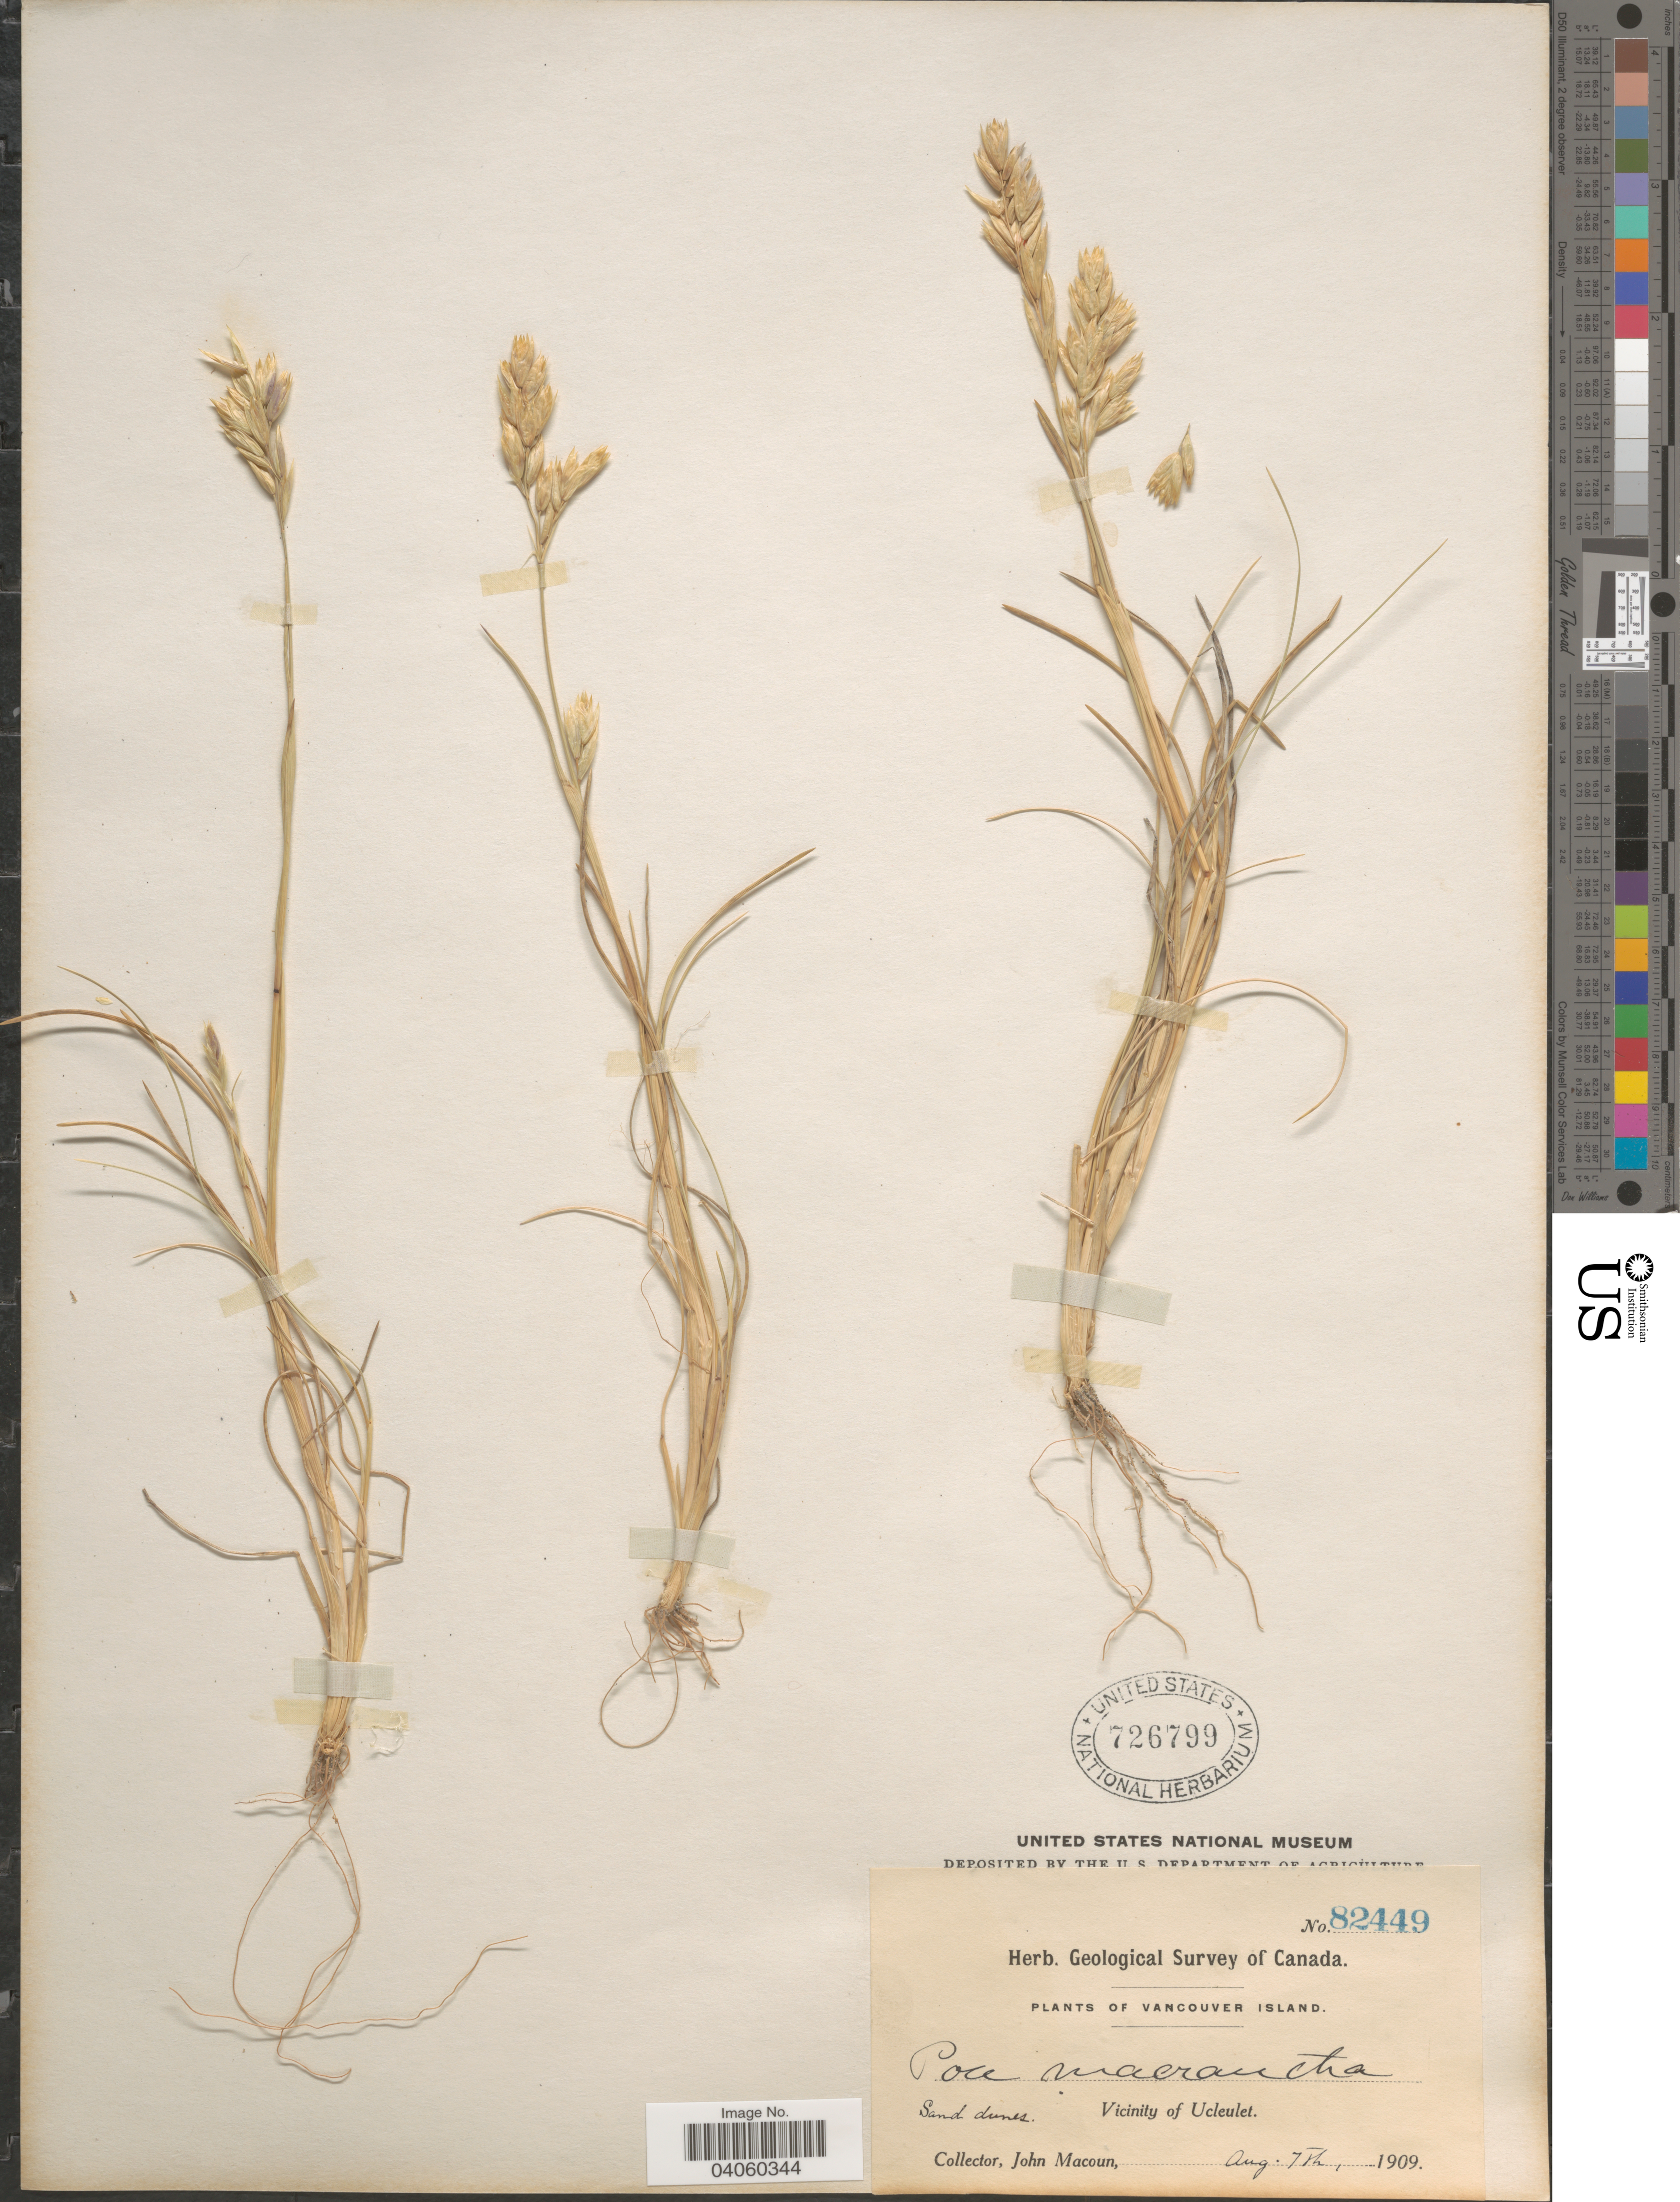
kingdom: Plantae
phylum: Tracheophyta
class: Liliopsida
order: Poales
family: Poaceae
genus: Poa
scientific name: Poa macrantha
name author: Vasey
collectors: J. Macoun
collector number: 82449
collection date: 1909-08-07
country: Canada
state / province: British Columbia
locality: Vancouver Island. Vicinity of Ucleulet.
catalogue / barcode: US 726799